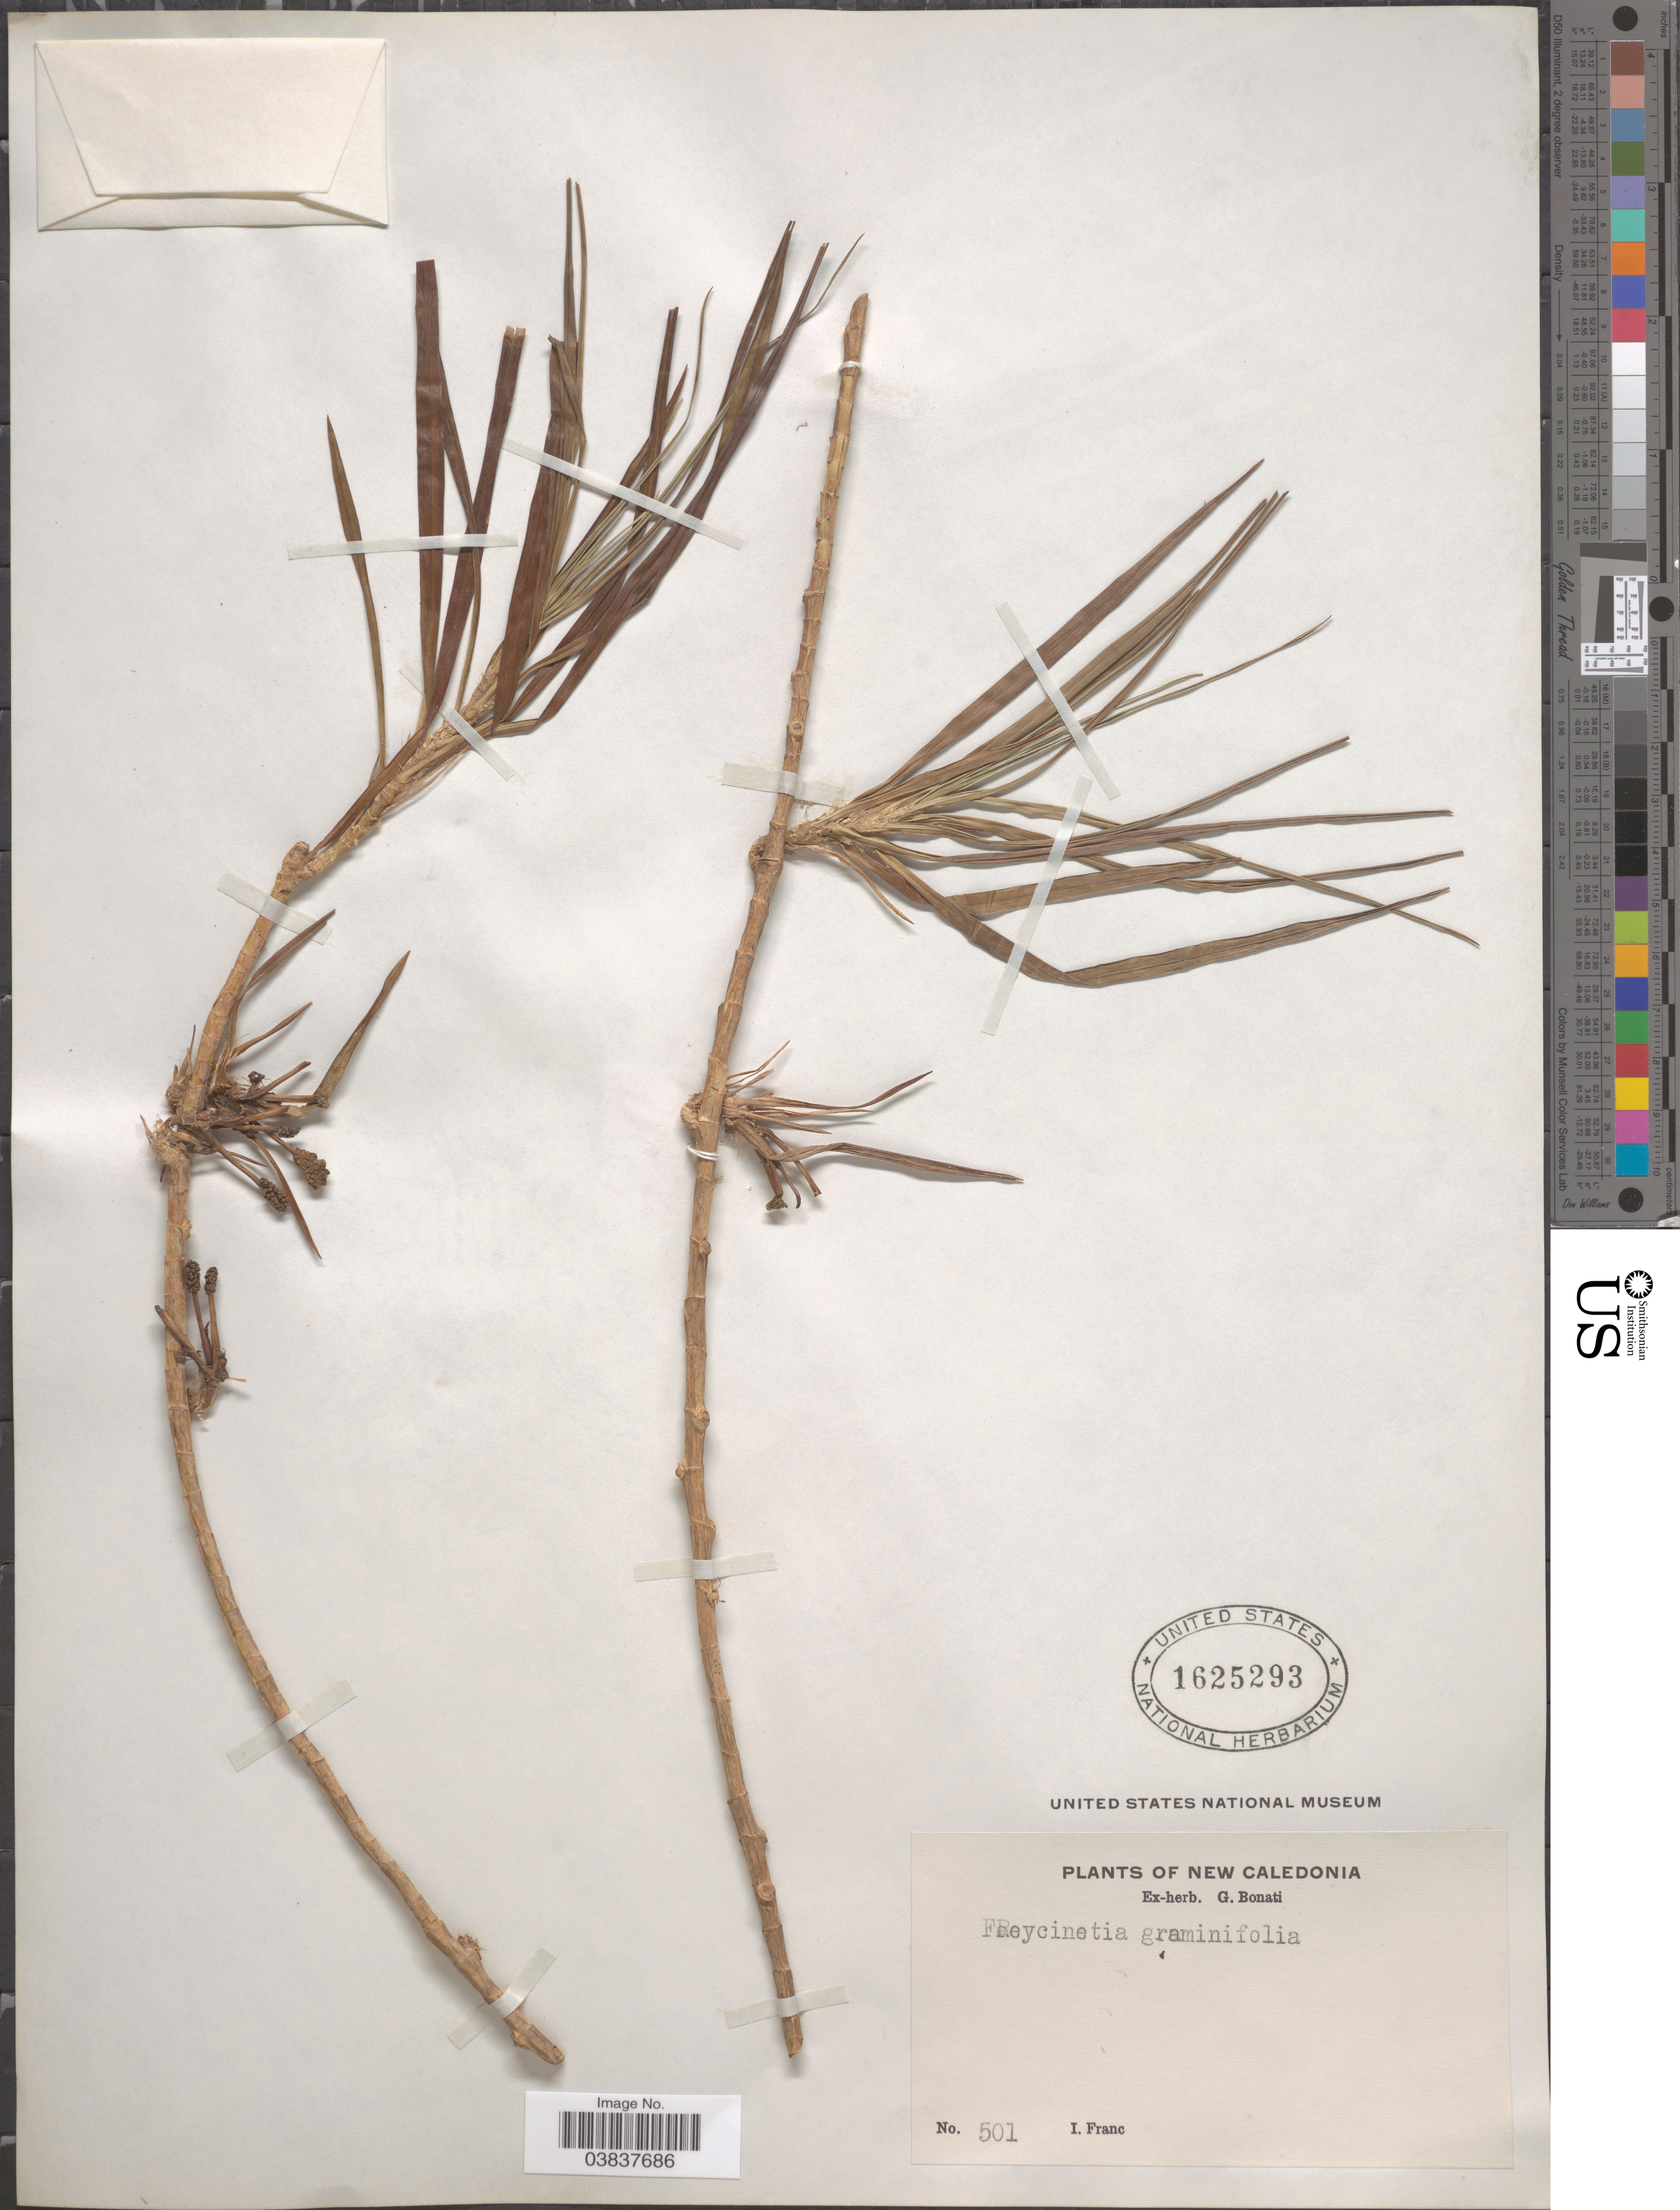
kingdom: Plantae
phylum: Tracheophyta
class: Liliopsida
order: Pandanales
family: Pandanaceae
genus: Freycinetia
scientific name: Freycinetia graminifolia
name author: Solms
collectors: I. Franc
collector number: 501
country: New Caledonia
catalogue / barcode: US 1625293